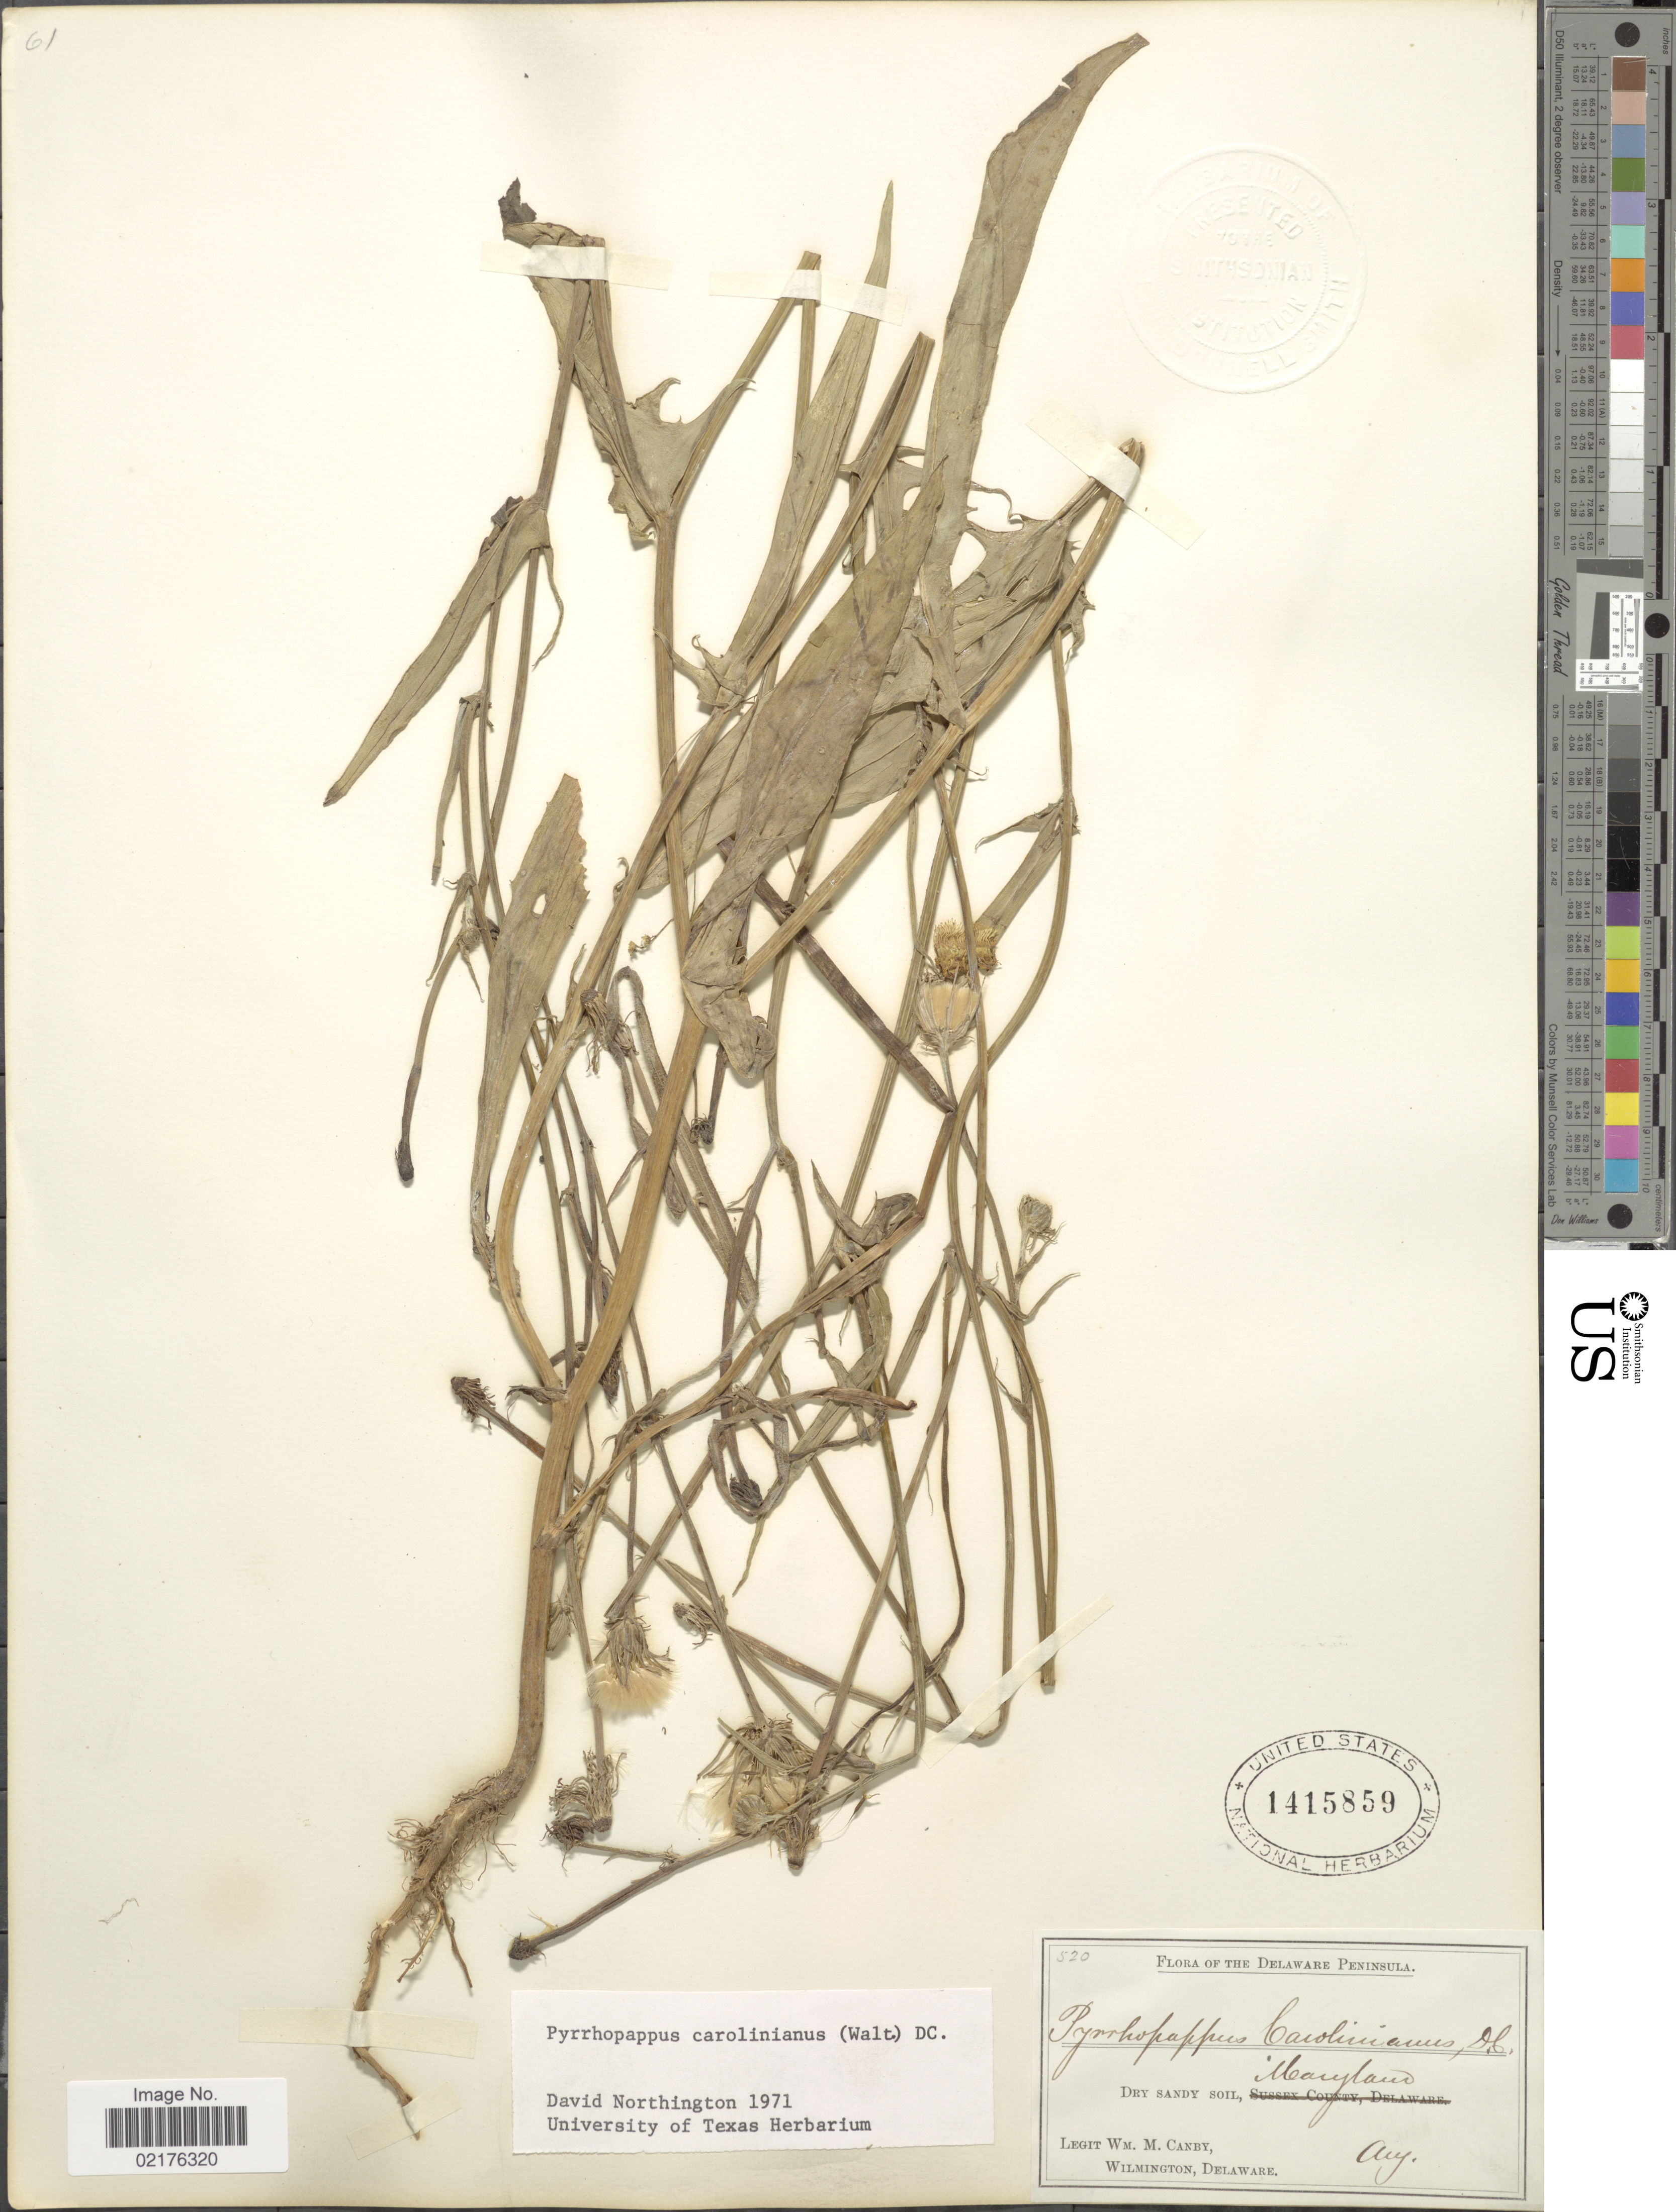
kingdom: Plantae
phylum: Tracheophyta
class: Magnoliopsida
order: Asterales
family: Asteraceae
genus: Pyrrhopappus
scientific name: Pyrrhopappus carolinianus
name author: (Walter) DC.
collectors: W. M. Canby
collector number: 520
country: United States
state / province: Maryland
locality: The Delaware Peninsula, Maryland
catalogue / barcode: US 1415859